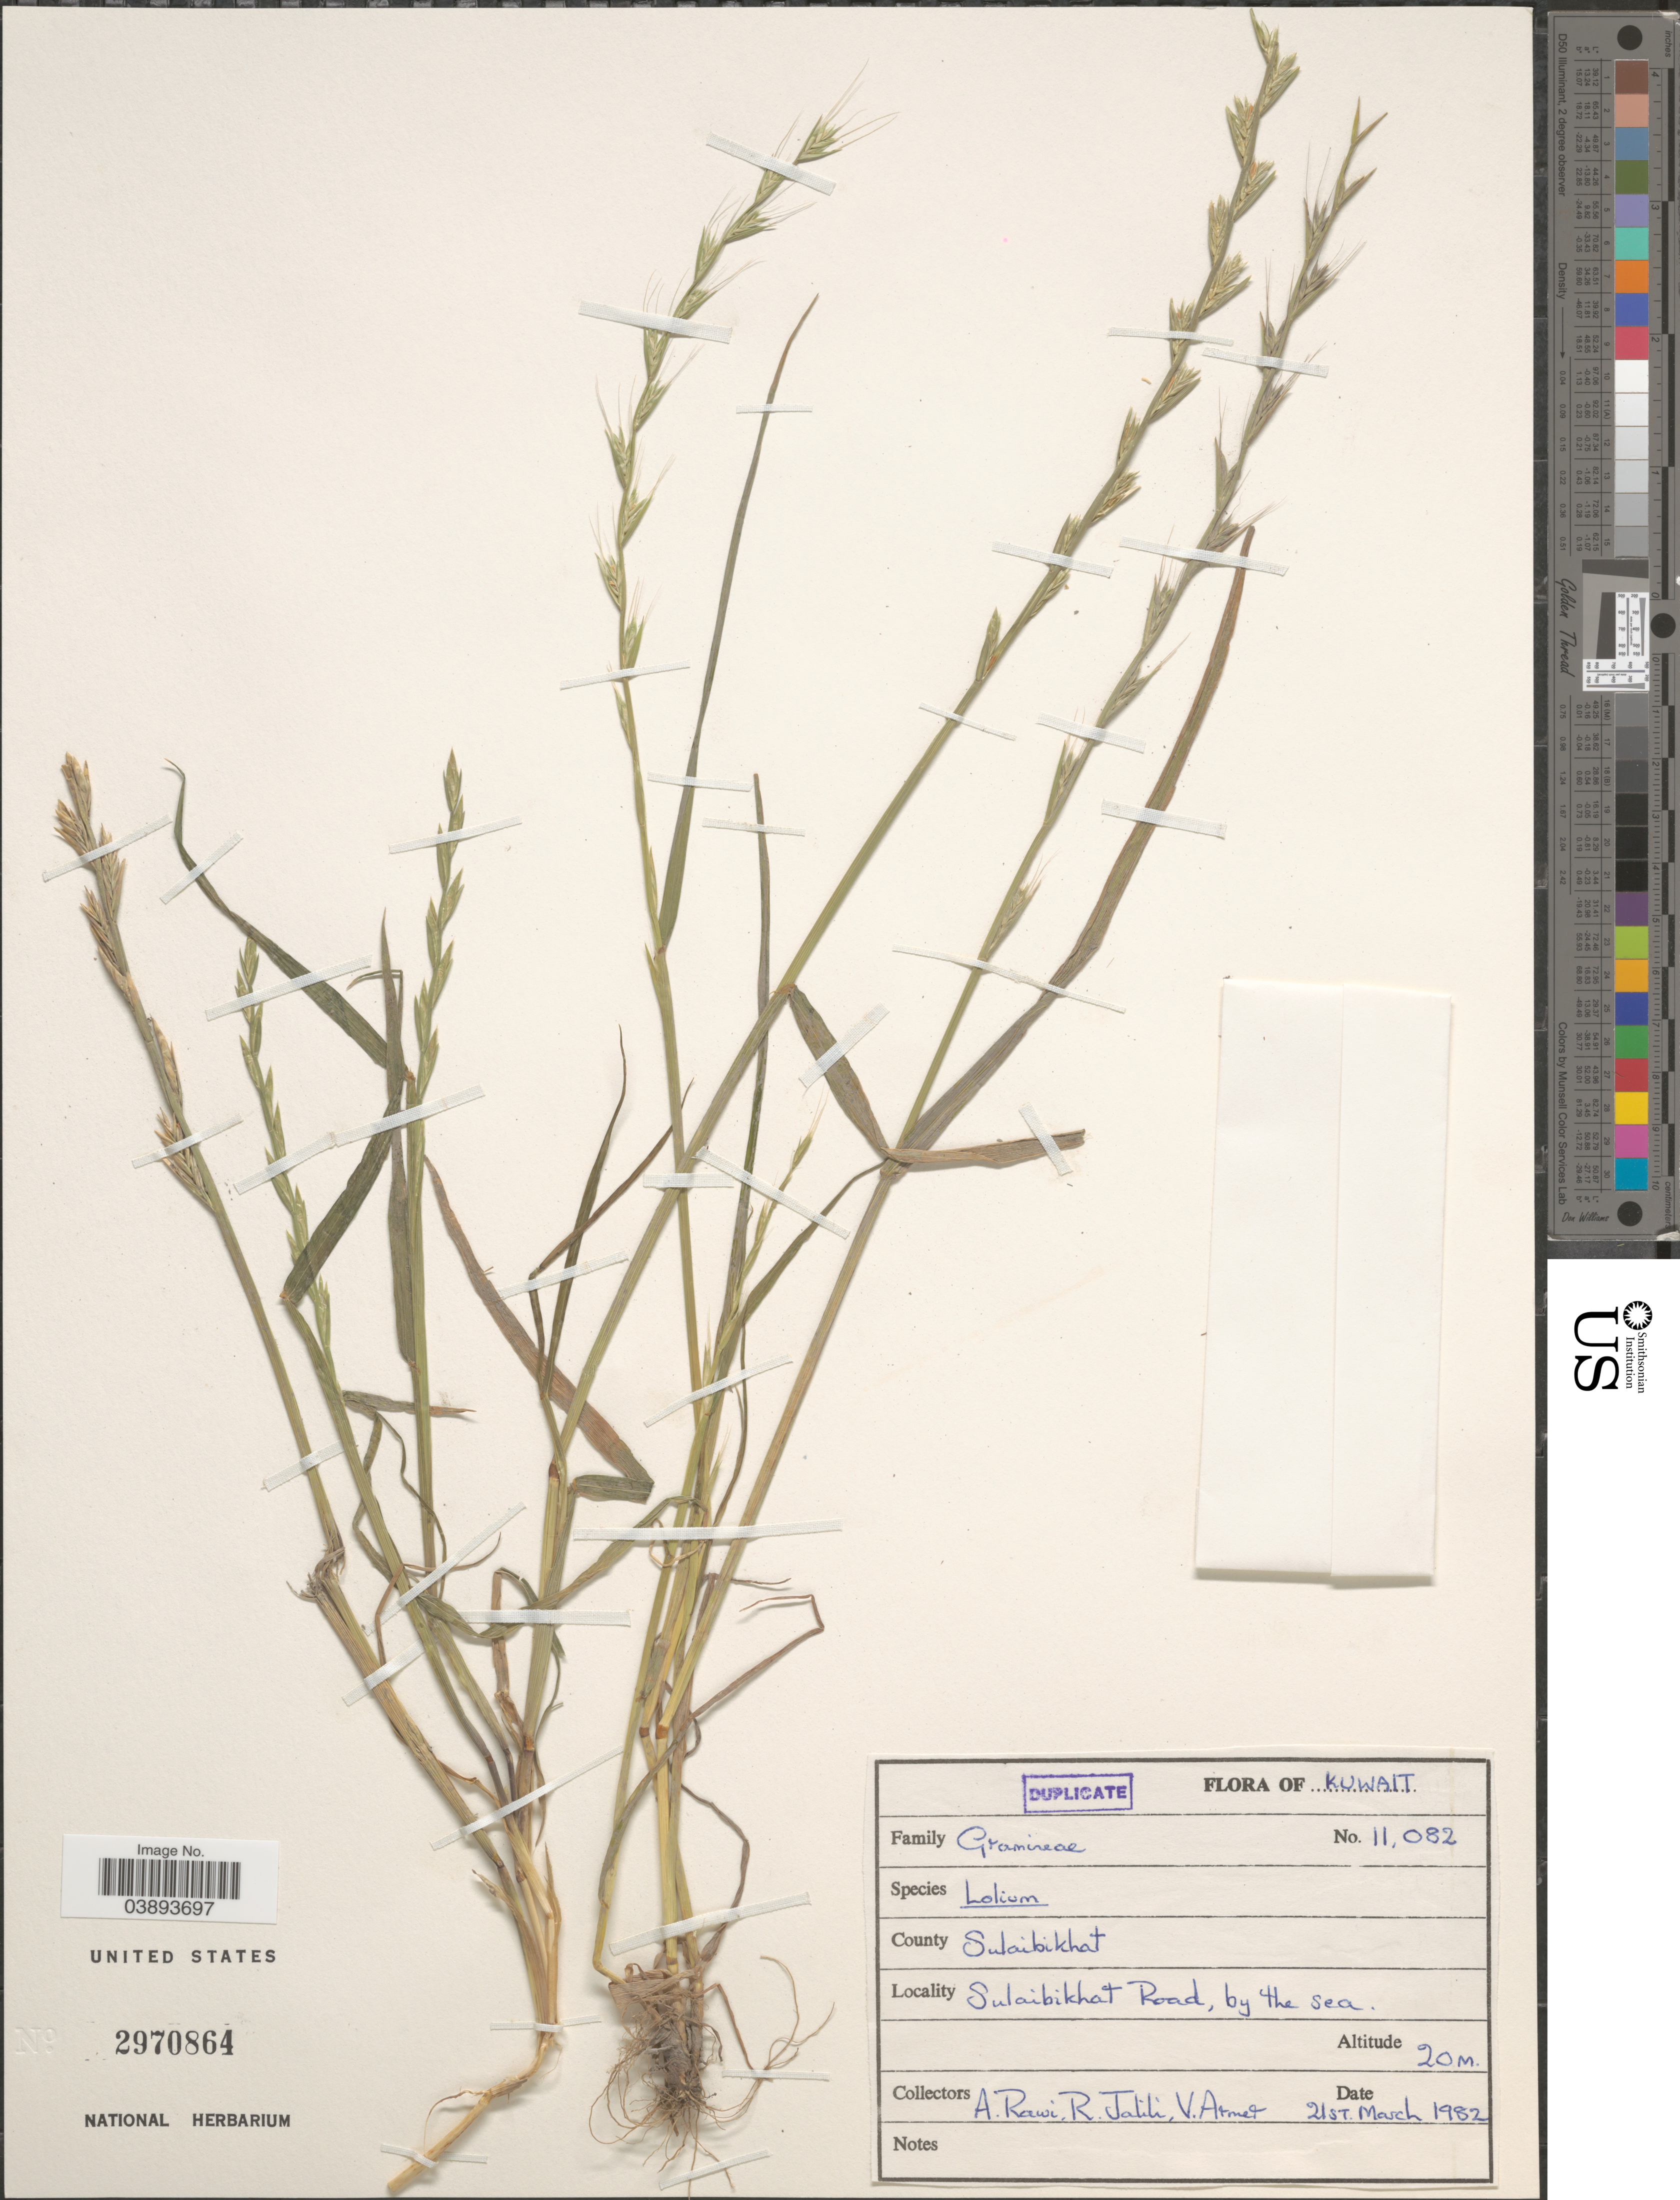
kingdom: Plantae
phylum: Tracheophyta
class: Liliopsida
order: Poales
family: Poaceae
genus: Lolium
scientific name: Lolium sp.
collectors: A. Rawi, R. Jalili & V. Armet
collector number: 11082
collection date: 1982-03-21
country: Kuwait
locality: County Sulaibikhat. Sulaibikhat Road, by the sea.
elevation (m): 20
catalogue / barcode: US 2970864